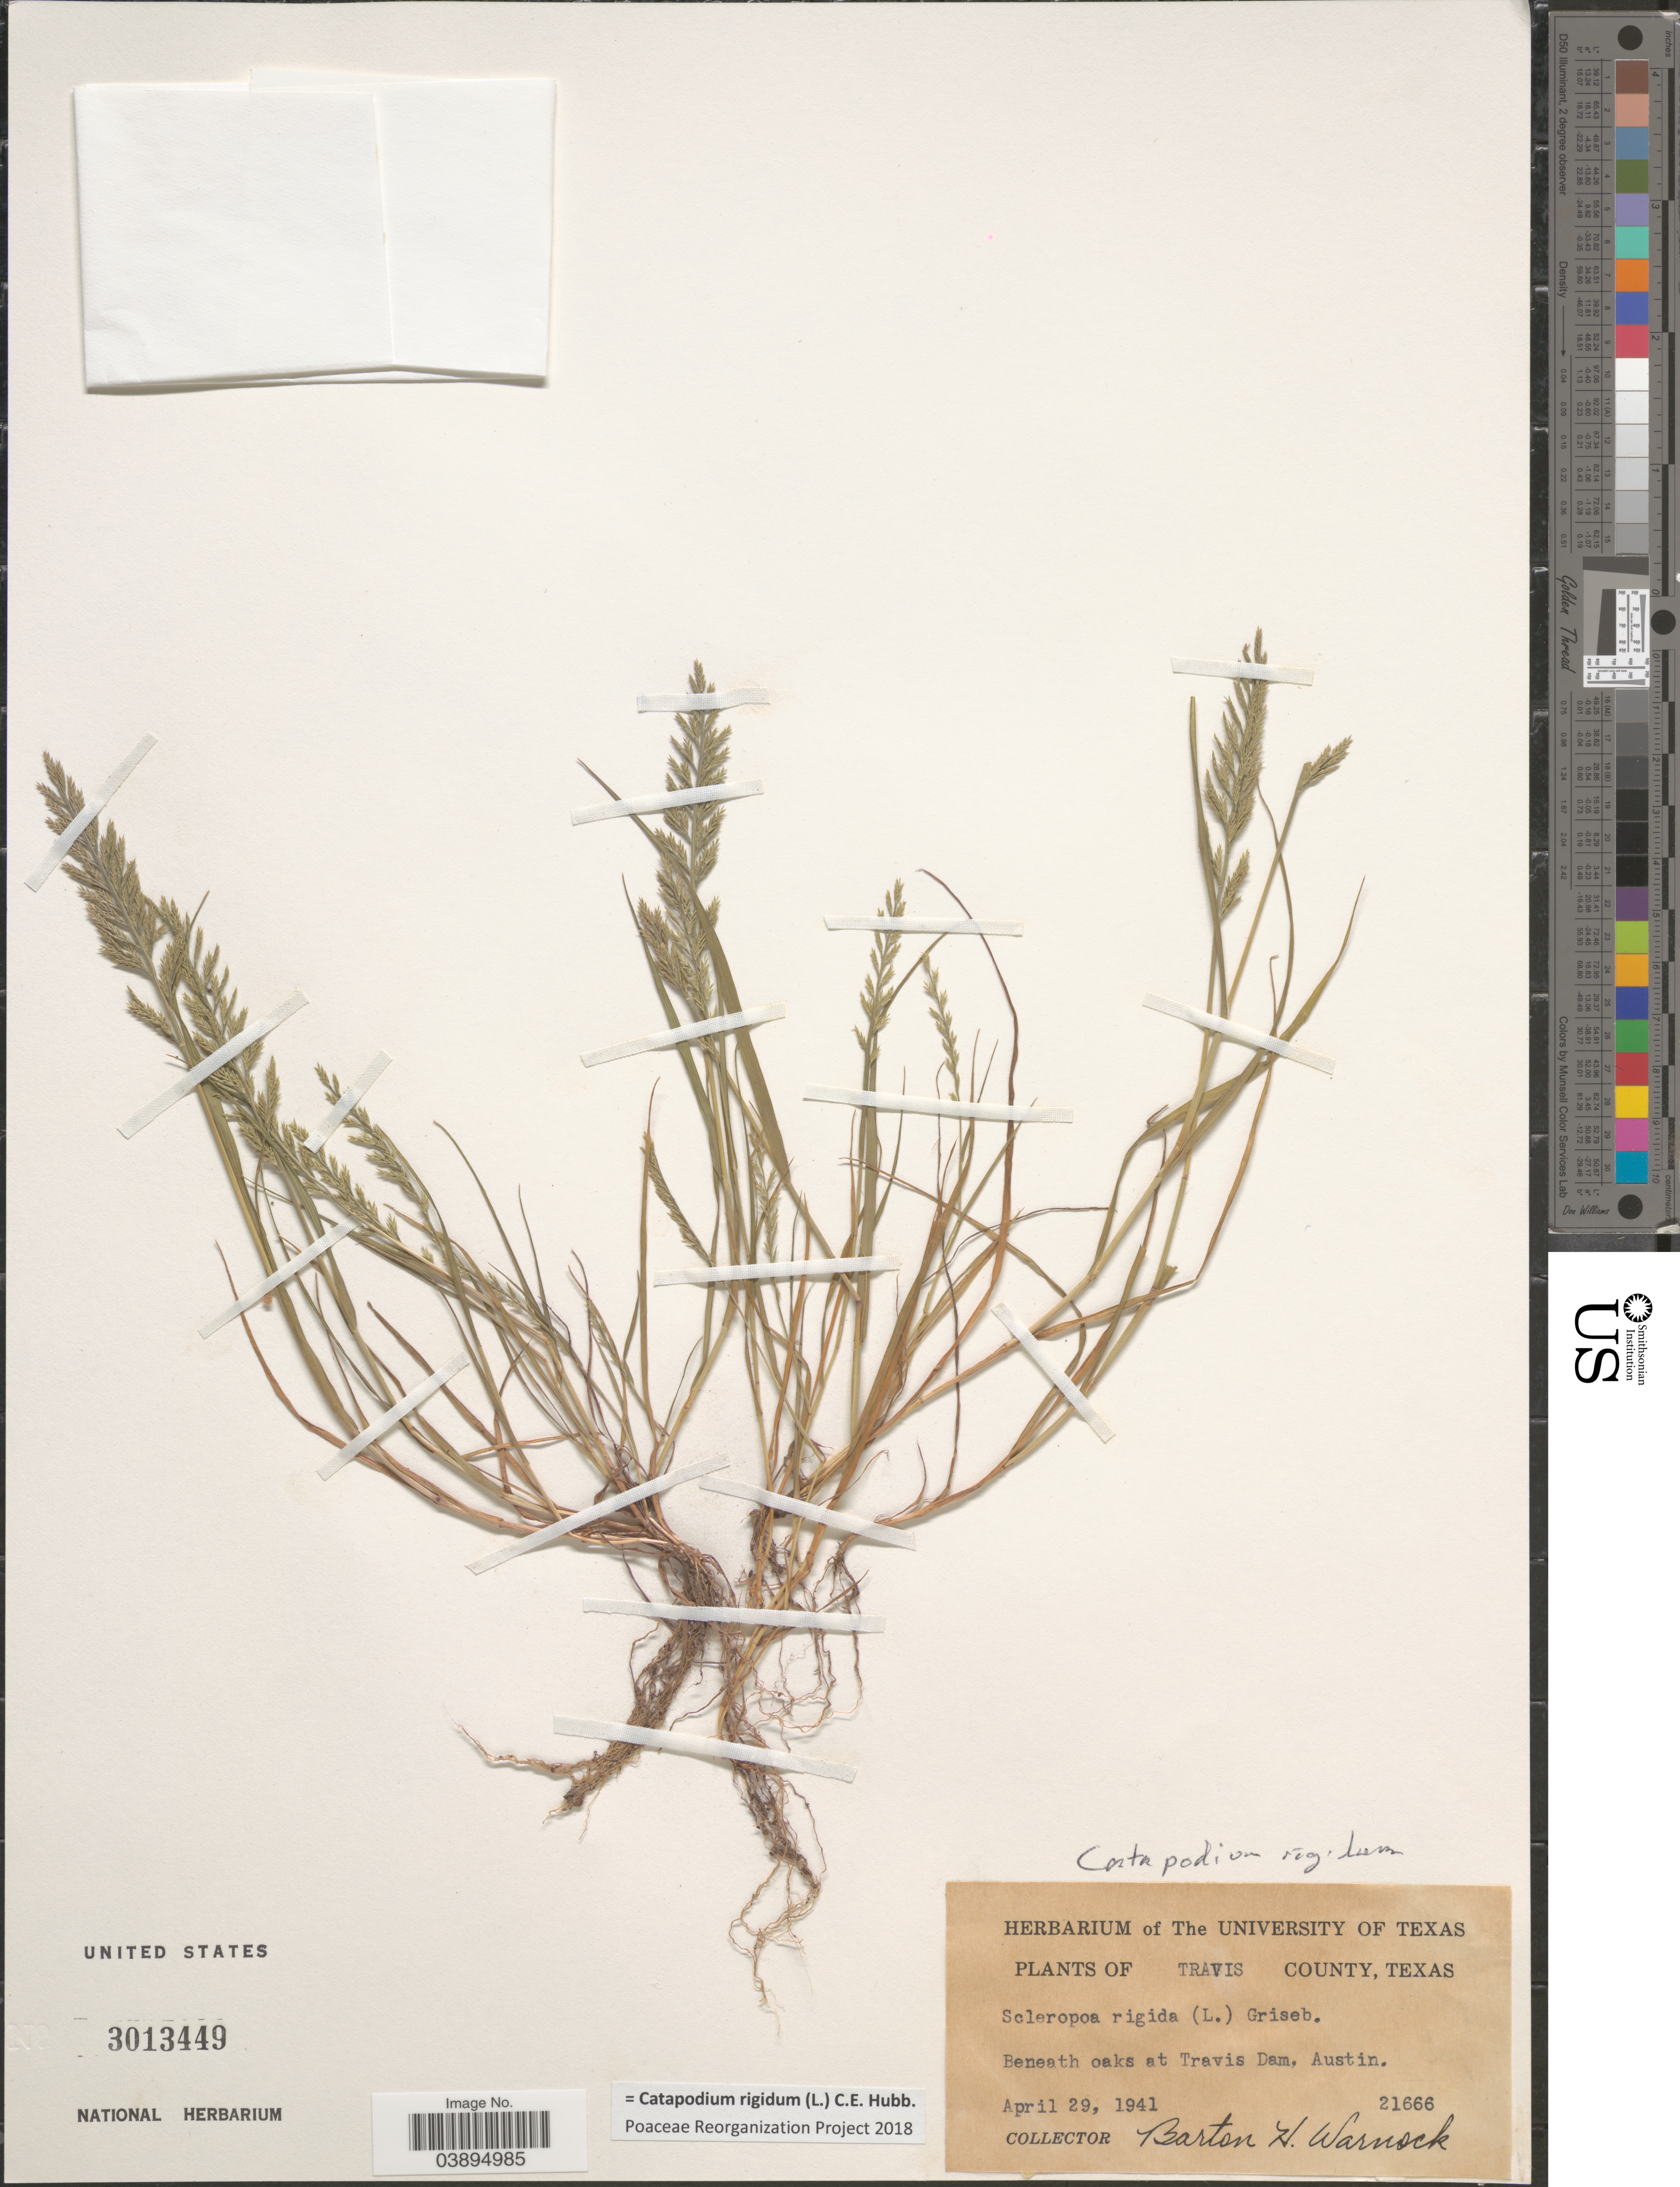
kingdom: Plantae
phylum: Tracheophyta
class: Liliopsida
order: Poales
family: Poaceae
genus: Catapodium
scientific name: Catapodium rigidum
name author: (L.) C.E. Hubb.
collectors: B. H. Warnock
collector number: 21666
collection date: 1941-04-29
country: United States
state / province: Texas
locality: Travis County. Beneath oaks at Travis Dam, Austin.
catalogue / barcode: US 3013449